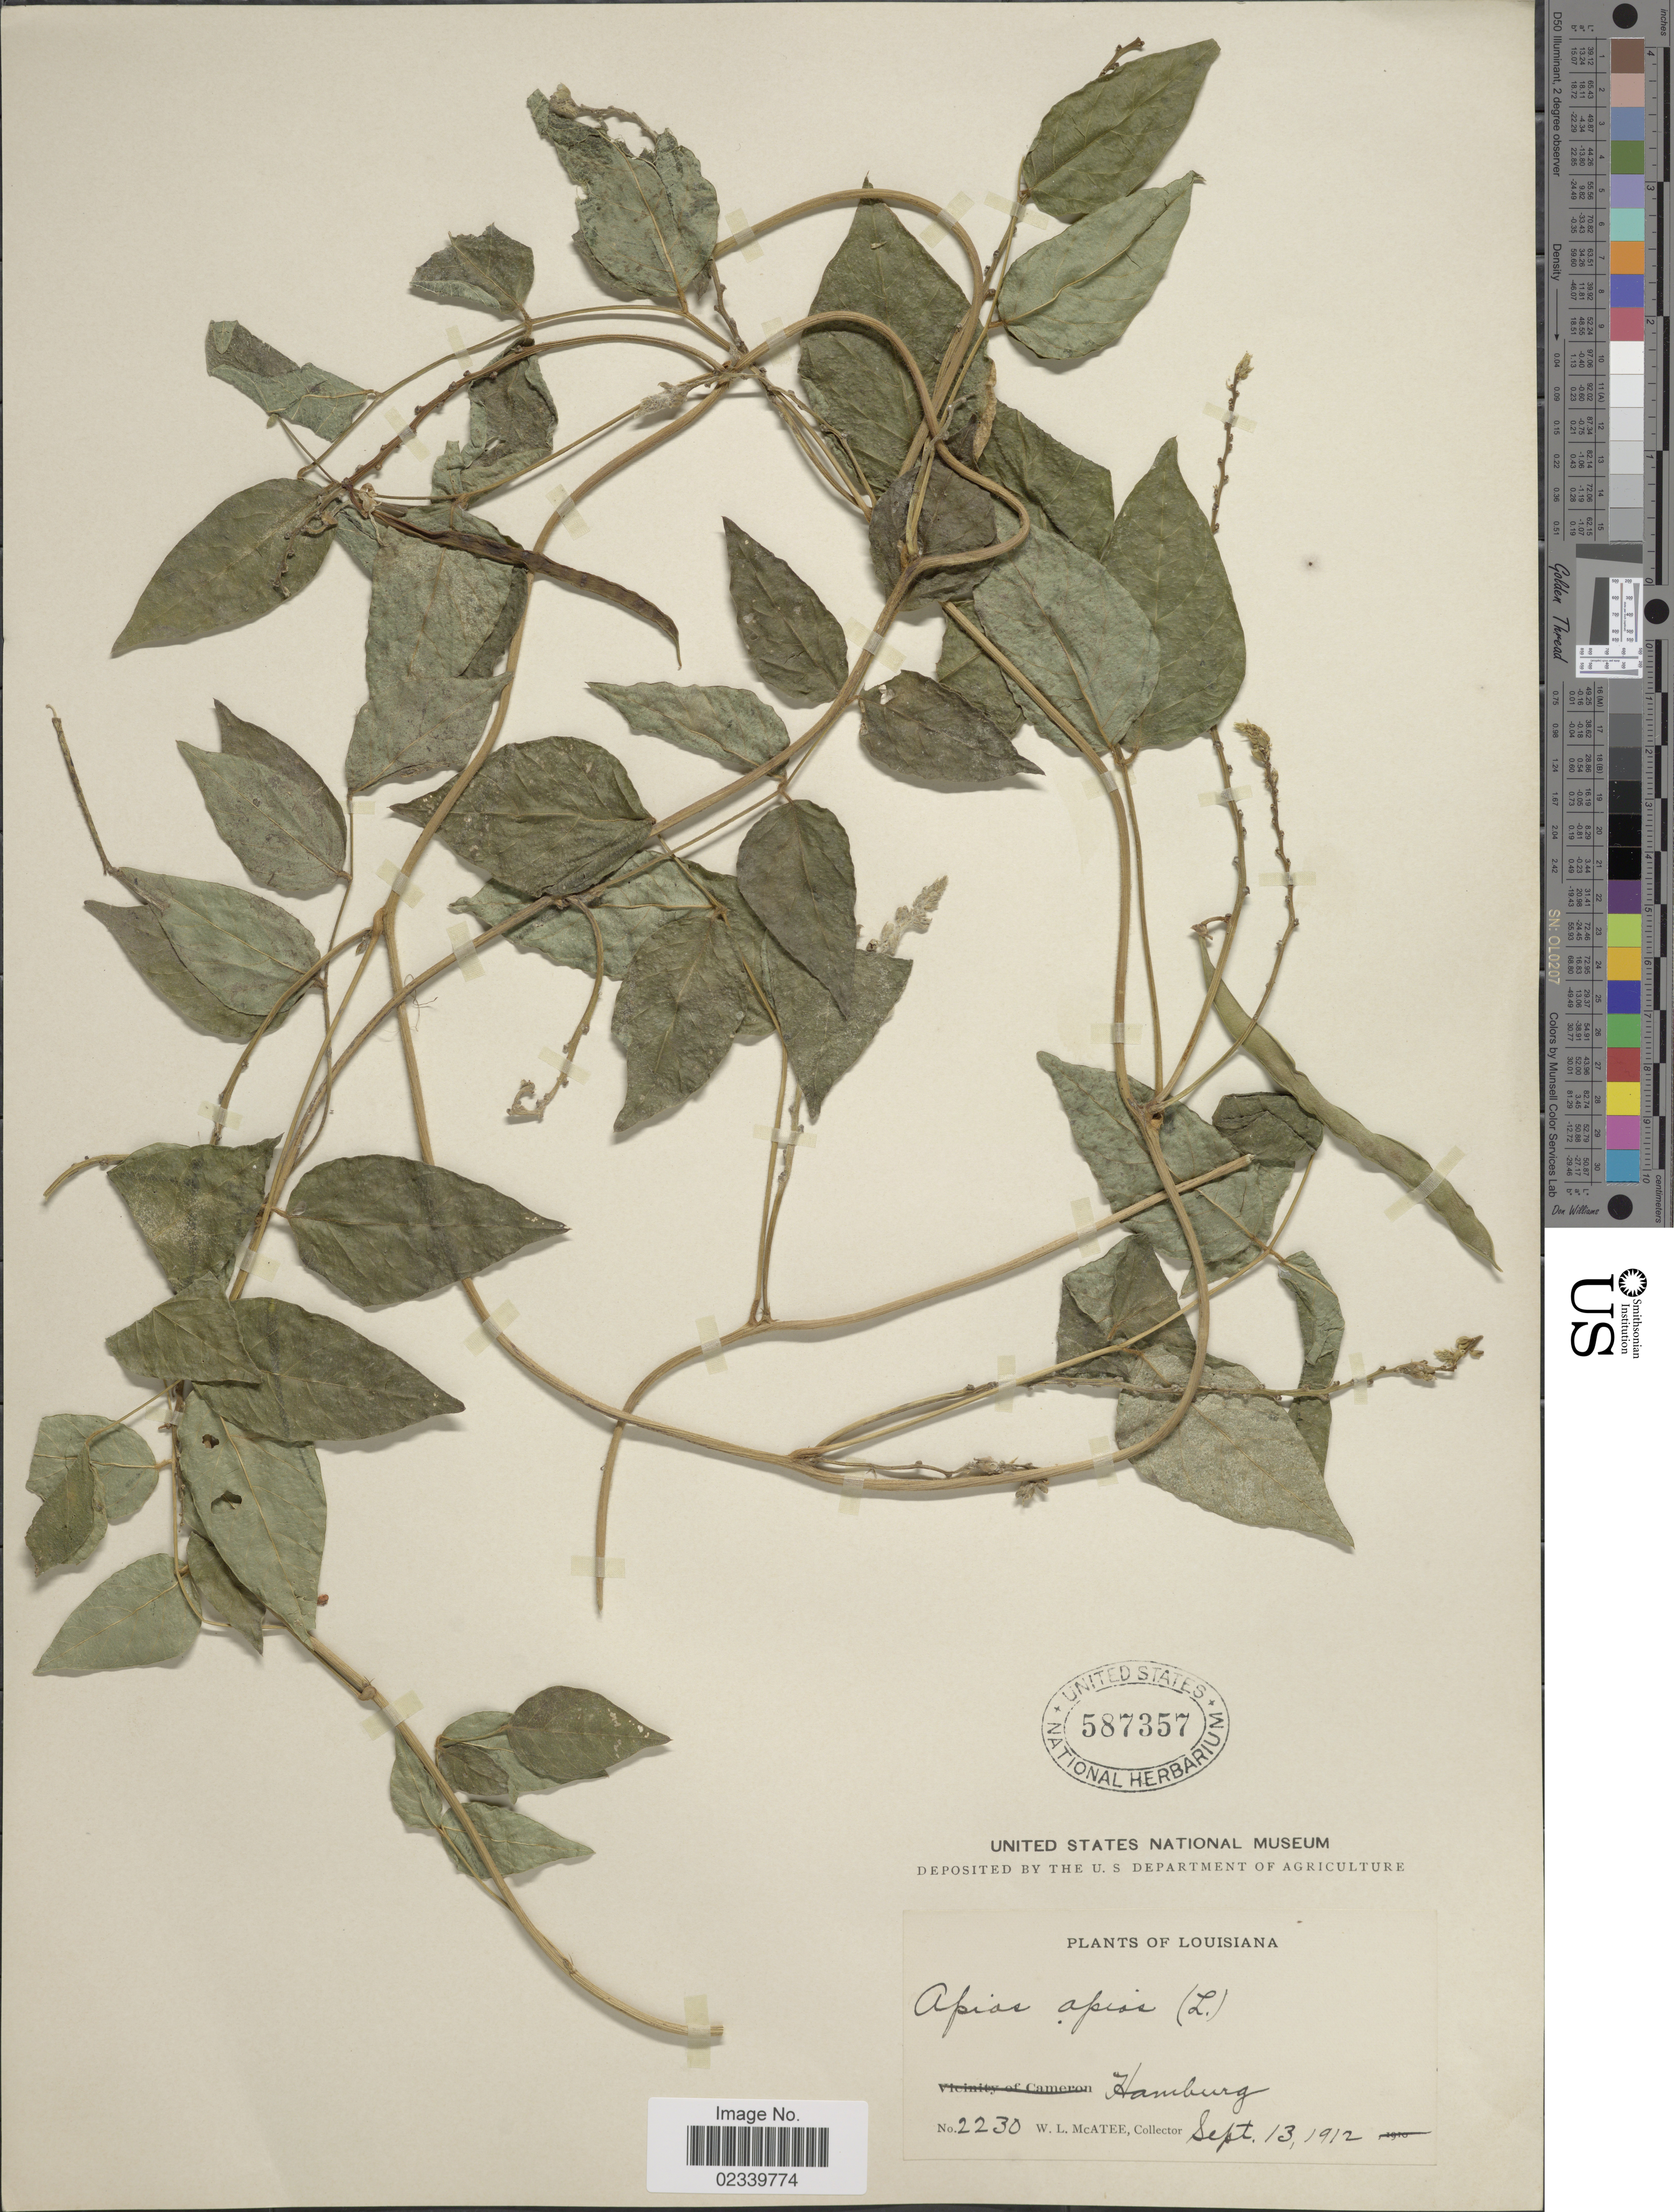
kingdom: Plantae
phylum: Tracheophyta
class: Magnoliopsida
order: Fabales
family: Fabaceae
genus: Apios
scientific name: Apios americana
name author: Medik.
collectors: W. McAtee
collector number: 2230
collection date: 1912-09-13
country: United States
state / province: Louisiana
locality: Hamburg, Louisiana.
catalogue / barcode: US 587357